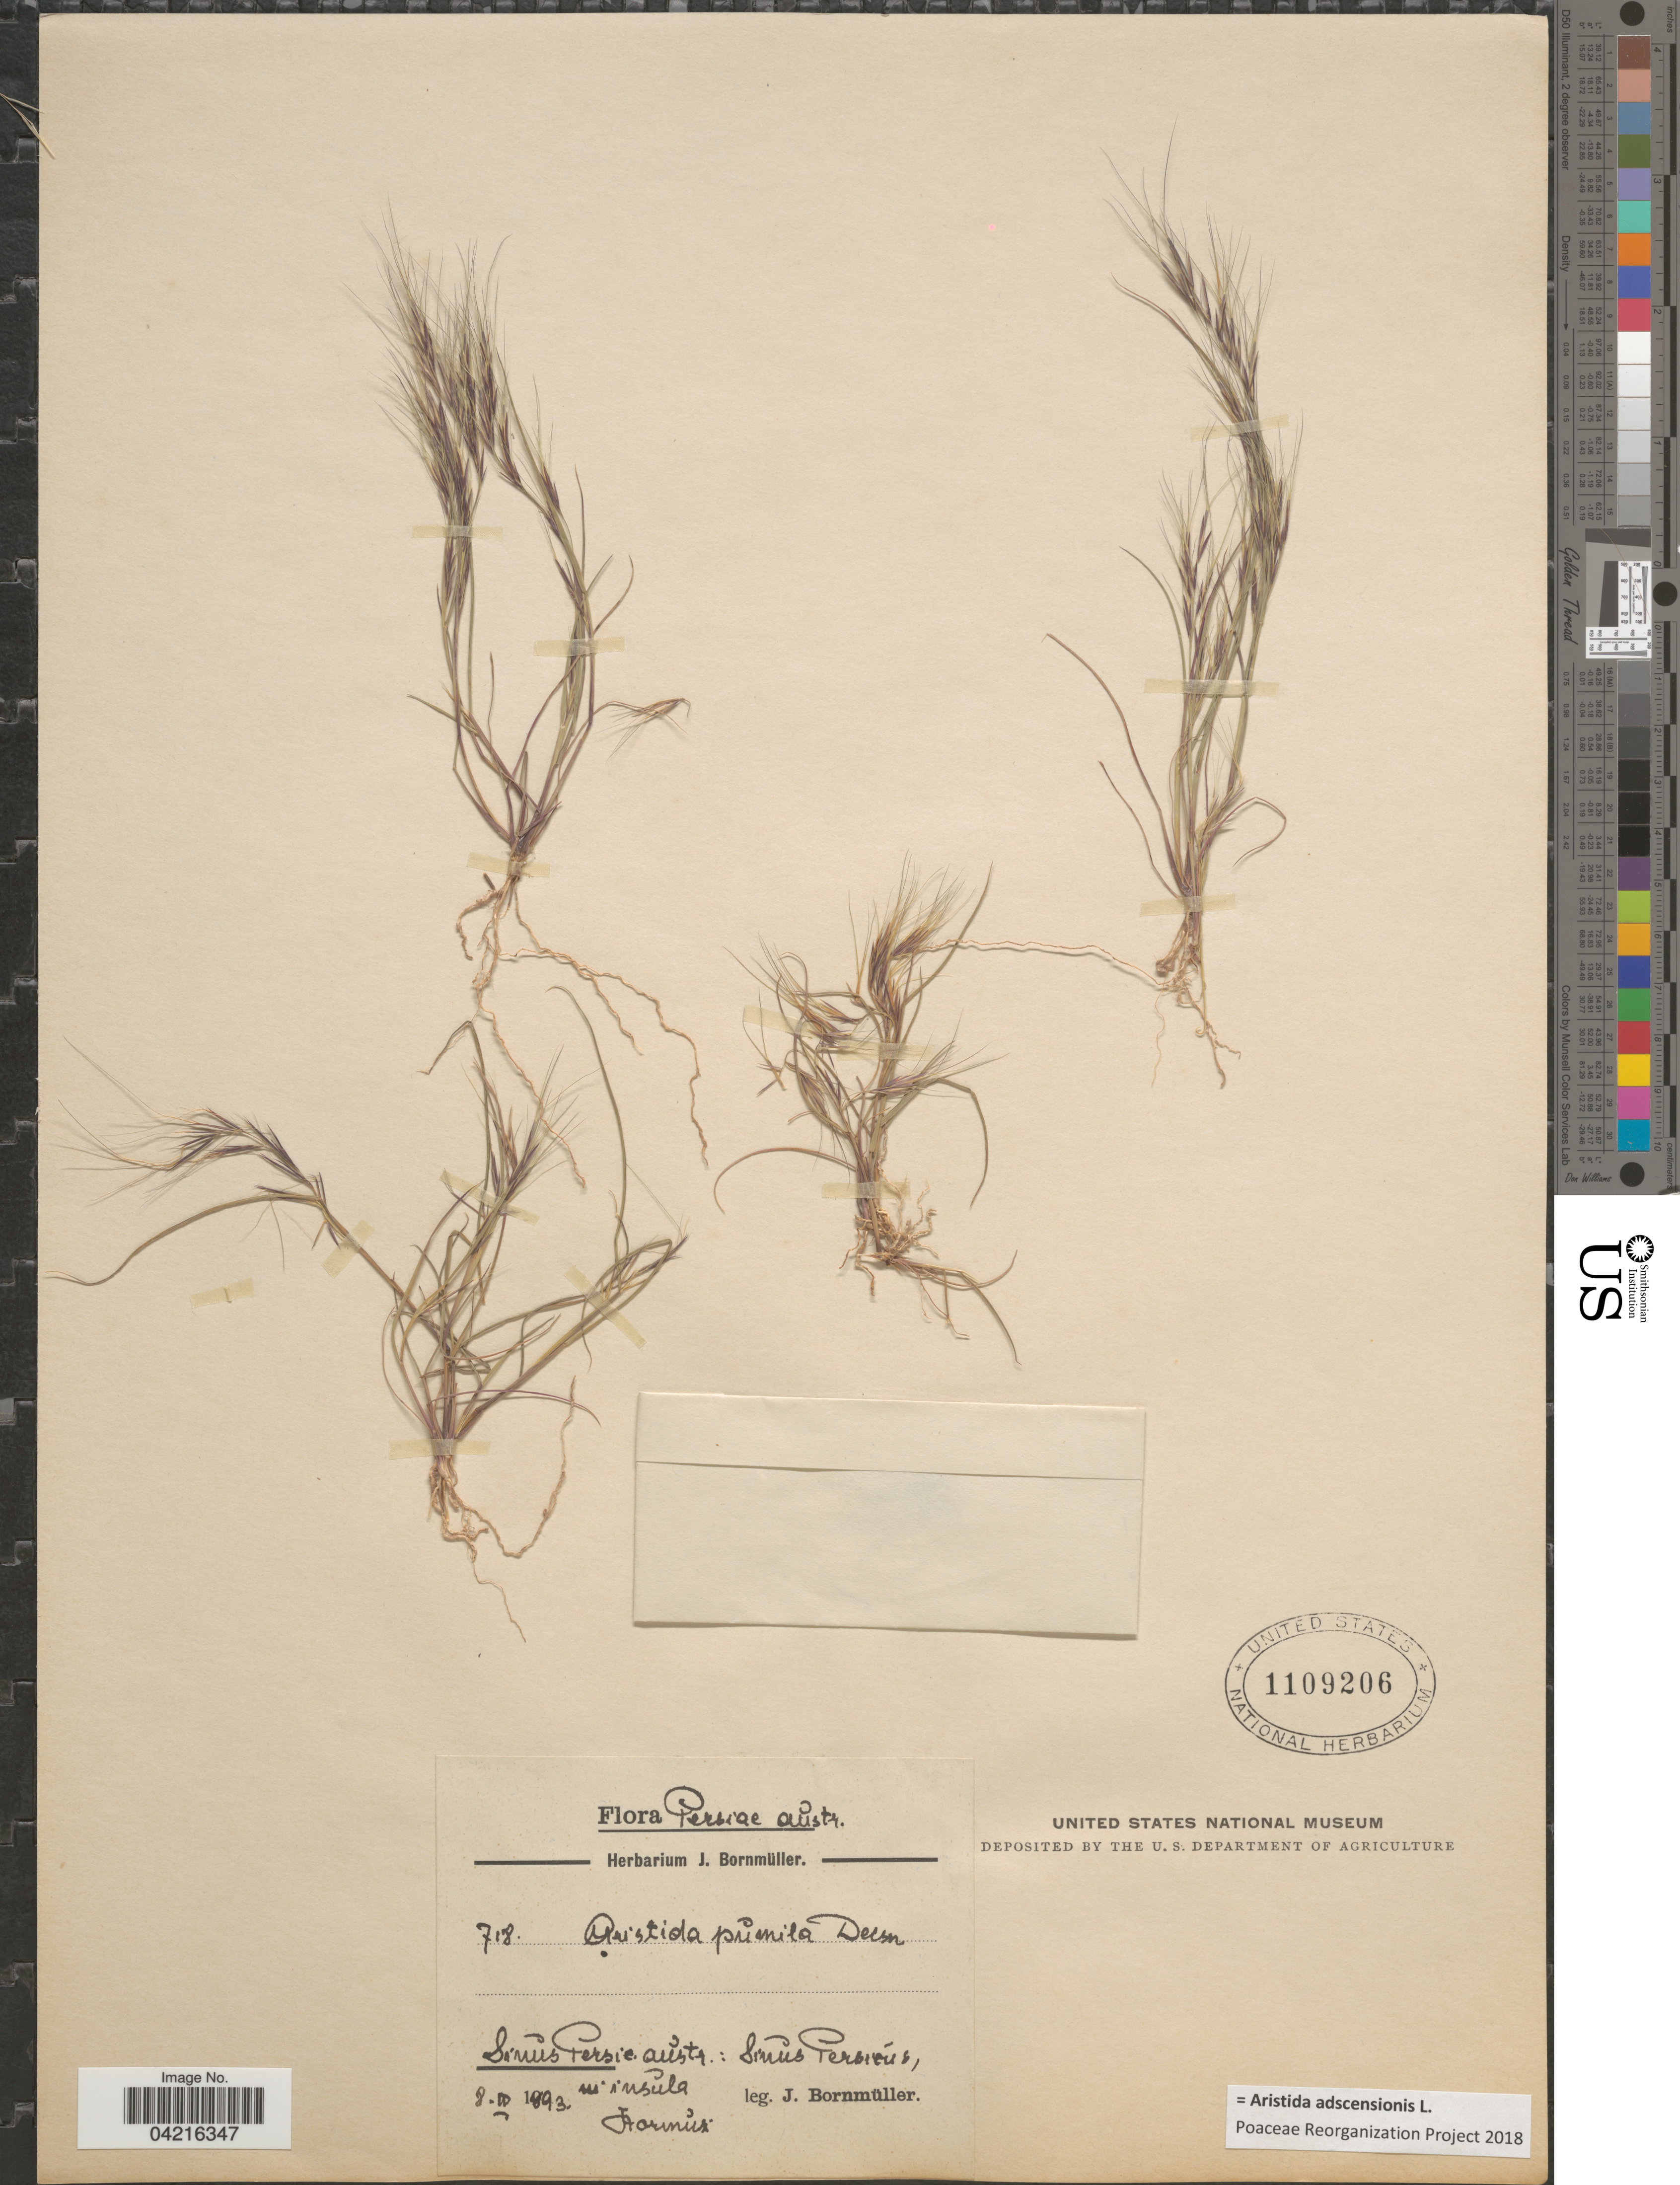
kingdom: Plantae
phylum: Tracheophyta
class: Liliopsida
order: Poales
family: Poaceae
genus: Aristida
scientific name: Aristida adscensionis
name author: L.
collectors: J. Bornmüller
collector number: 718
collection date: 1893-04-08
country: Iran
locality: Persiae austr. Sinus Persia. austr.: Sinus Persicus, in insula. Harmun.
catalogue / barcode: US 1109206